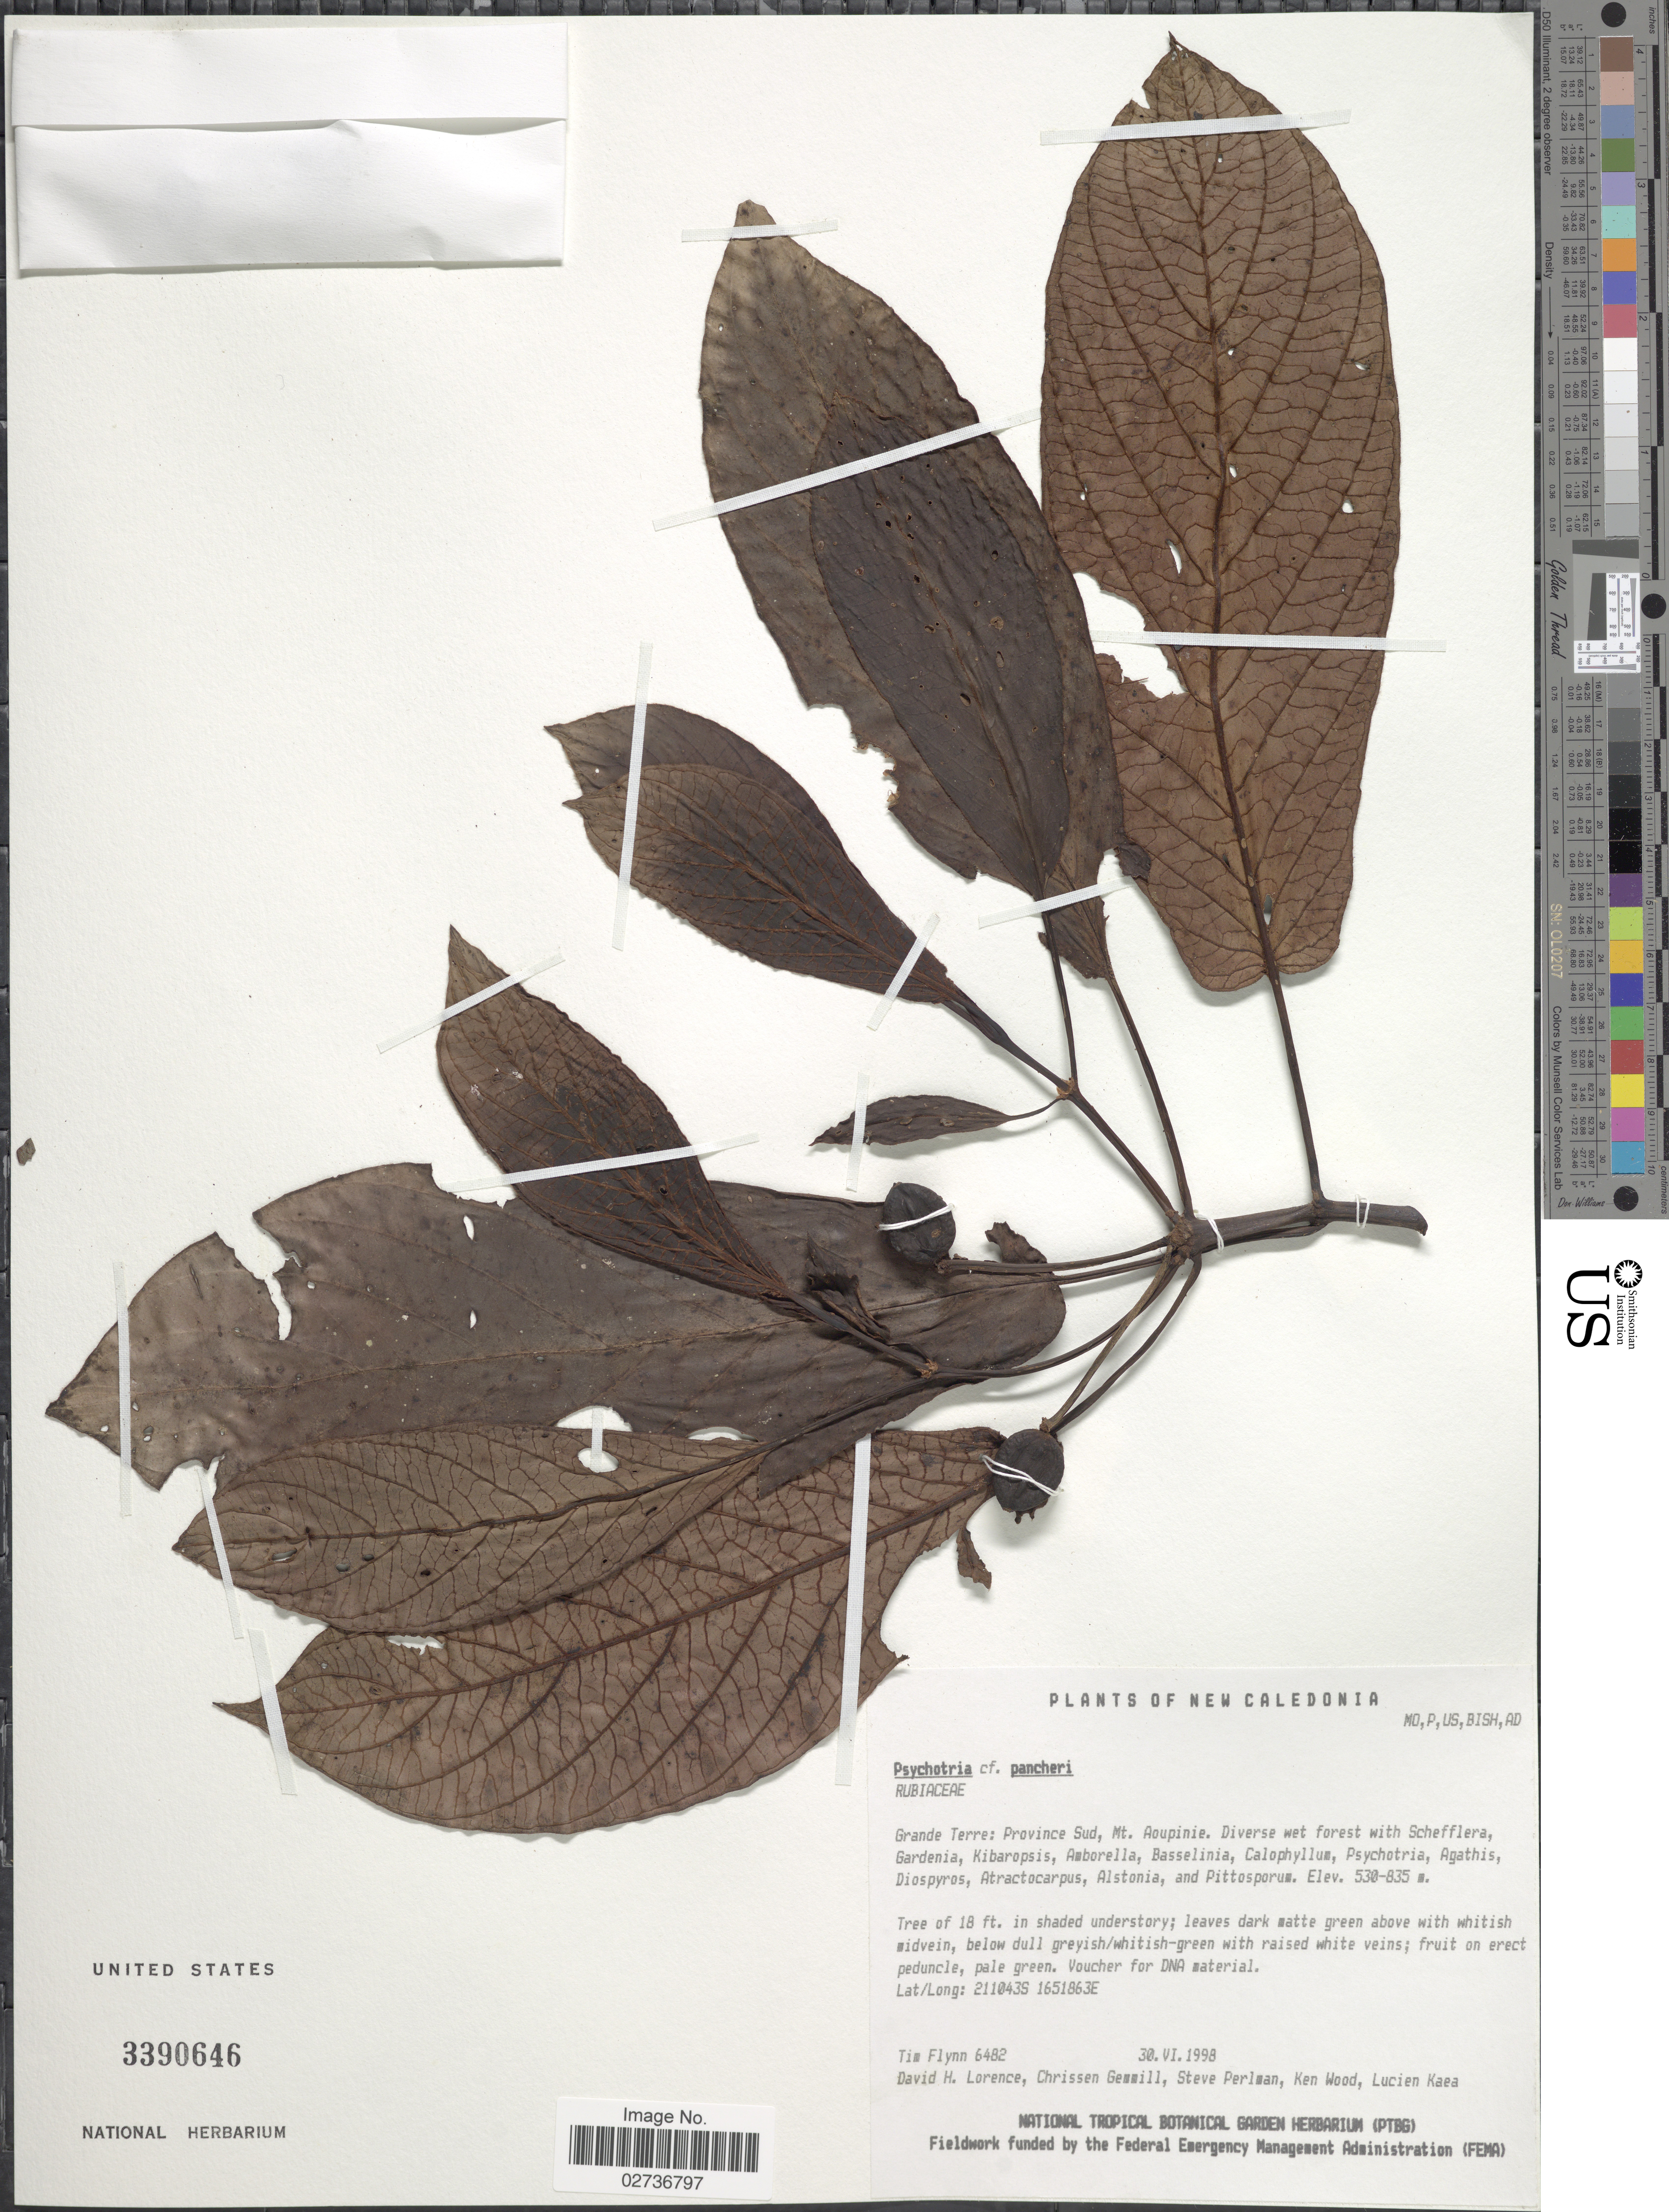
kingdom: Plantae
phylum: Tracheophyta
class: Magnoliopsida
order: Gentianales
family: Rubiaceae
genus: Psychotria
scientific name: Psychotria pancheri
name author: (Baill.) Schltr.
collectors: T. Flynn, D. Lorence, C. Gemmill, S. Perlman & et al.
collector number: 6482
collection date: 1998-06-30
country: New Caledonia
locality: Grande Terre: Province Sud, Mt. Aoupinie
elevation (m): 530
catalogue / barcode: US 3390646